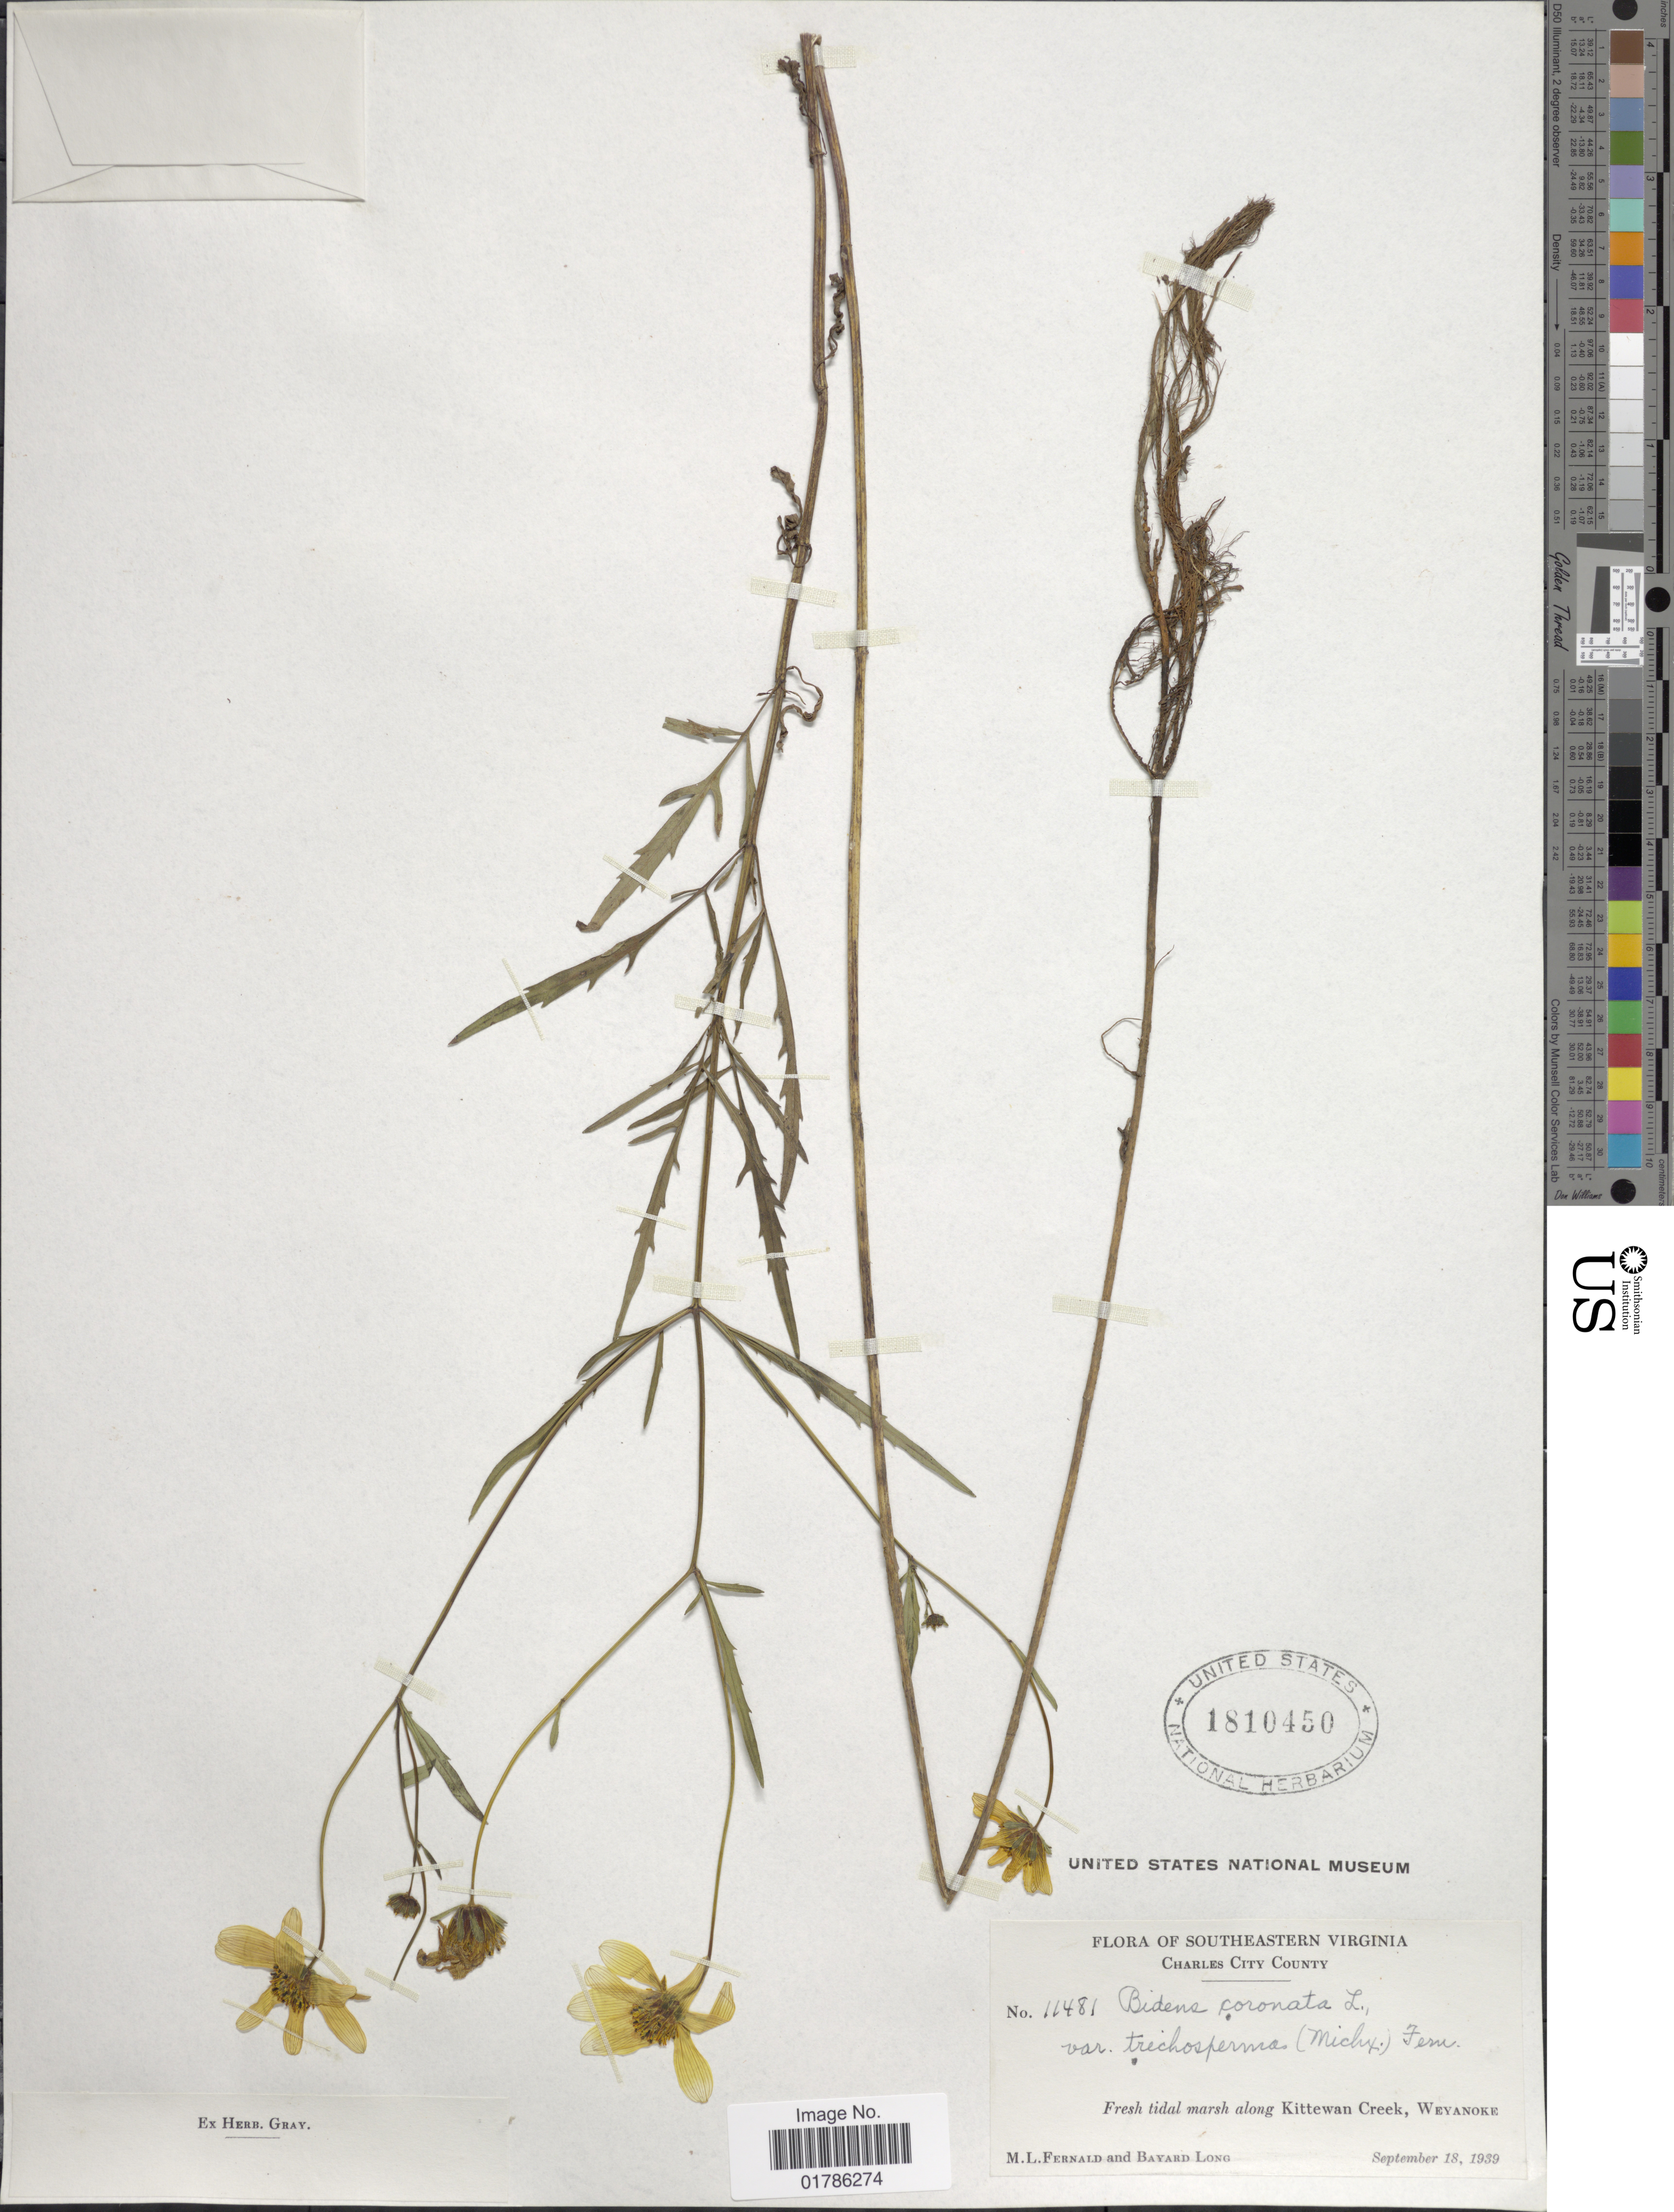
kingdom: Plantae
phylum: Tracheophyta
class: Magnoliopsida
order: Asterales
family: Asteraceae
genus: Bidens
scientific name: Bidens coronata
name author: (L.) Britton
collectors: M. L. Fernald & B. Long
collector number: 11481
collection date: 1939-09-18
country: United States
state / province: Virginia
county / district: Charles City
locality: Southeastern Virginia, Charles City County, Fresh Tidal marsh along Kittewan Creek, Weyanoke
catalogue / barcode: US 1810450